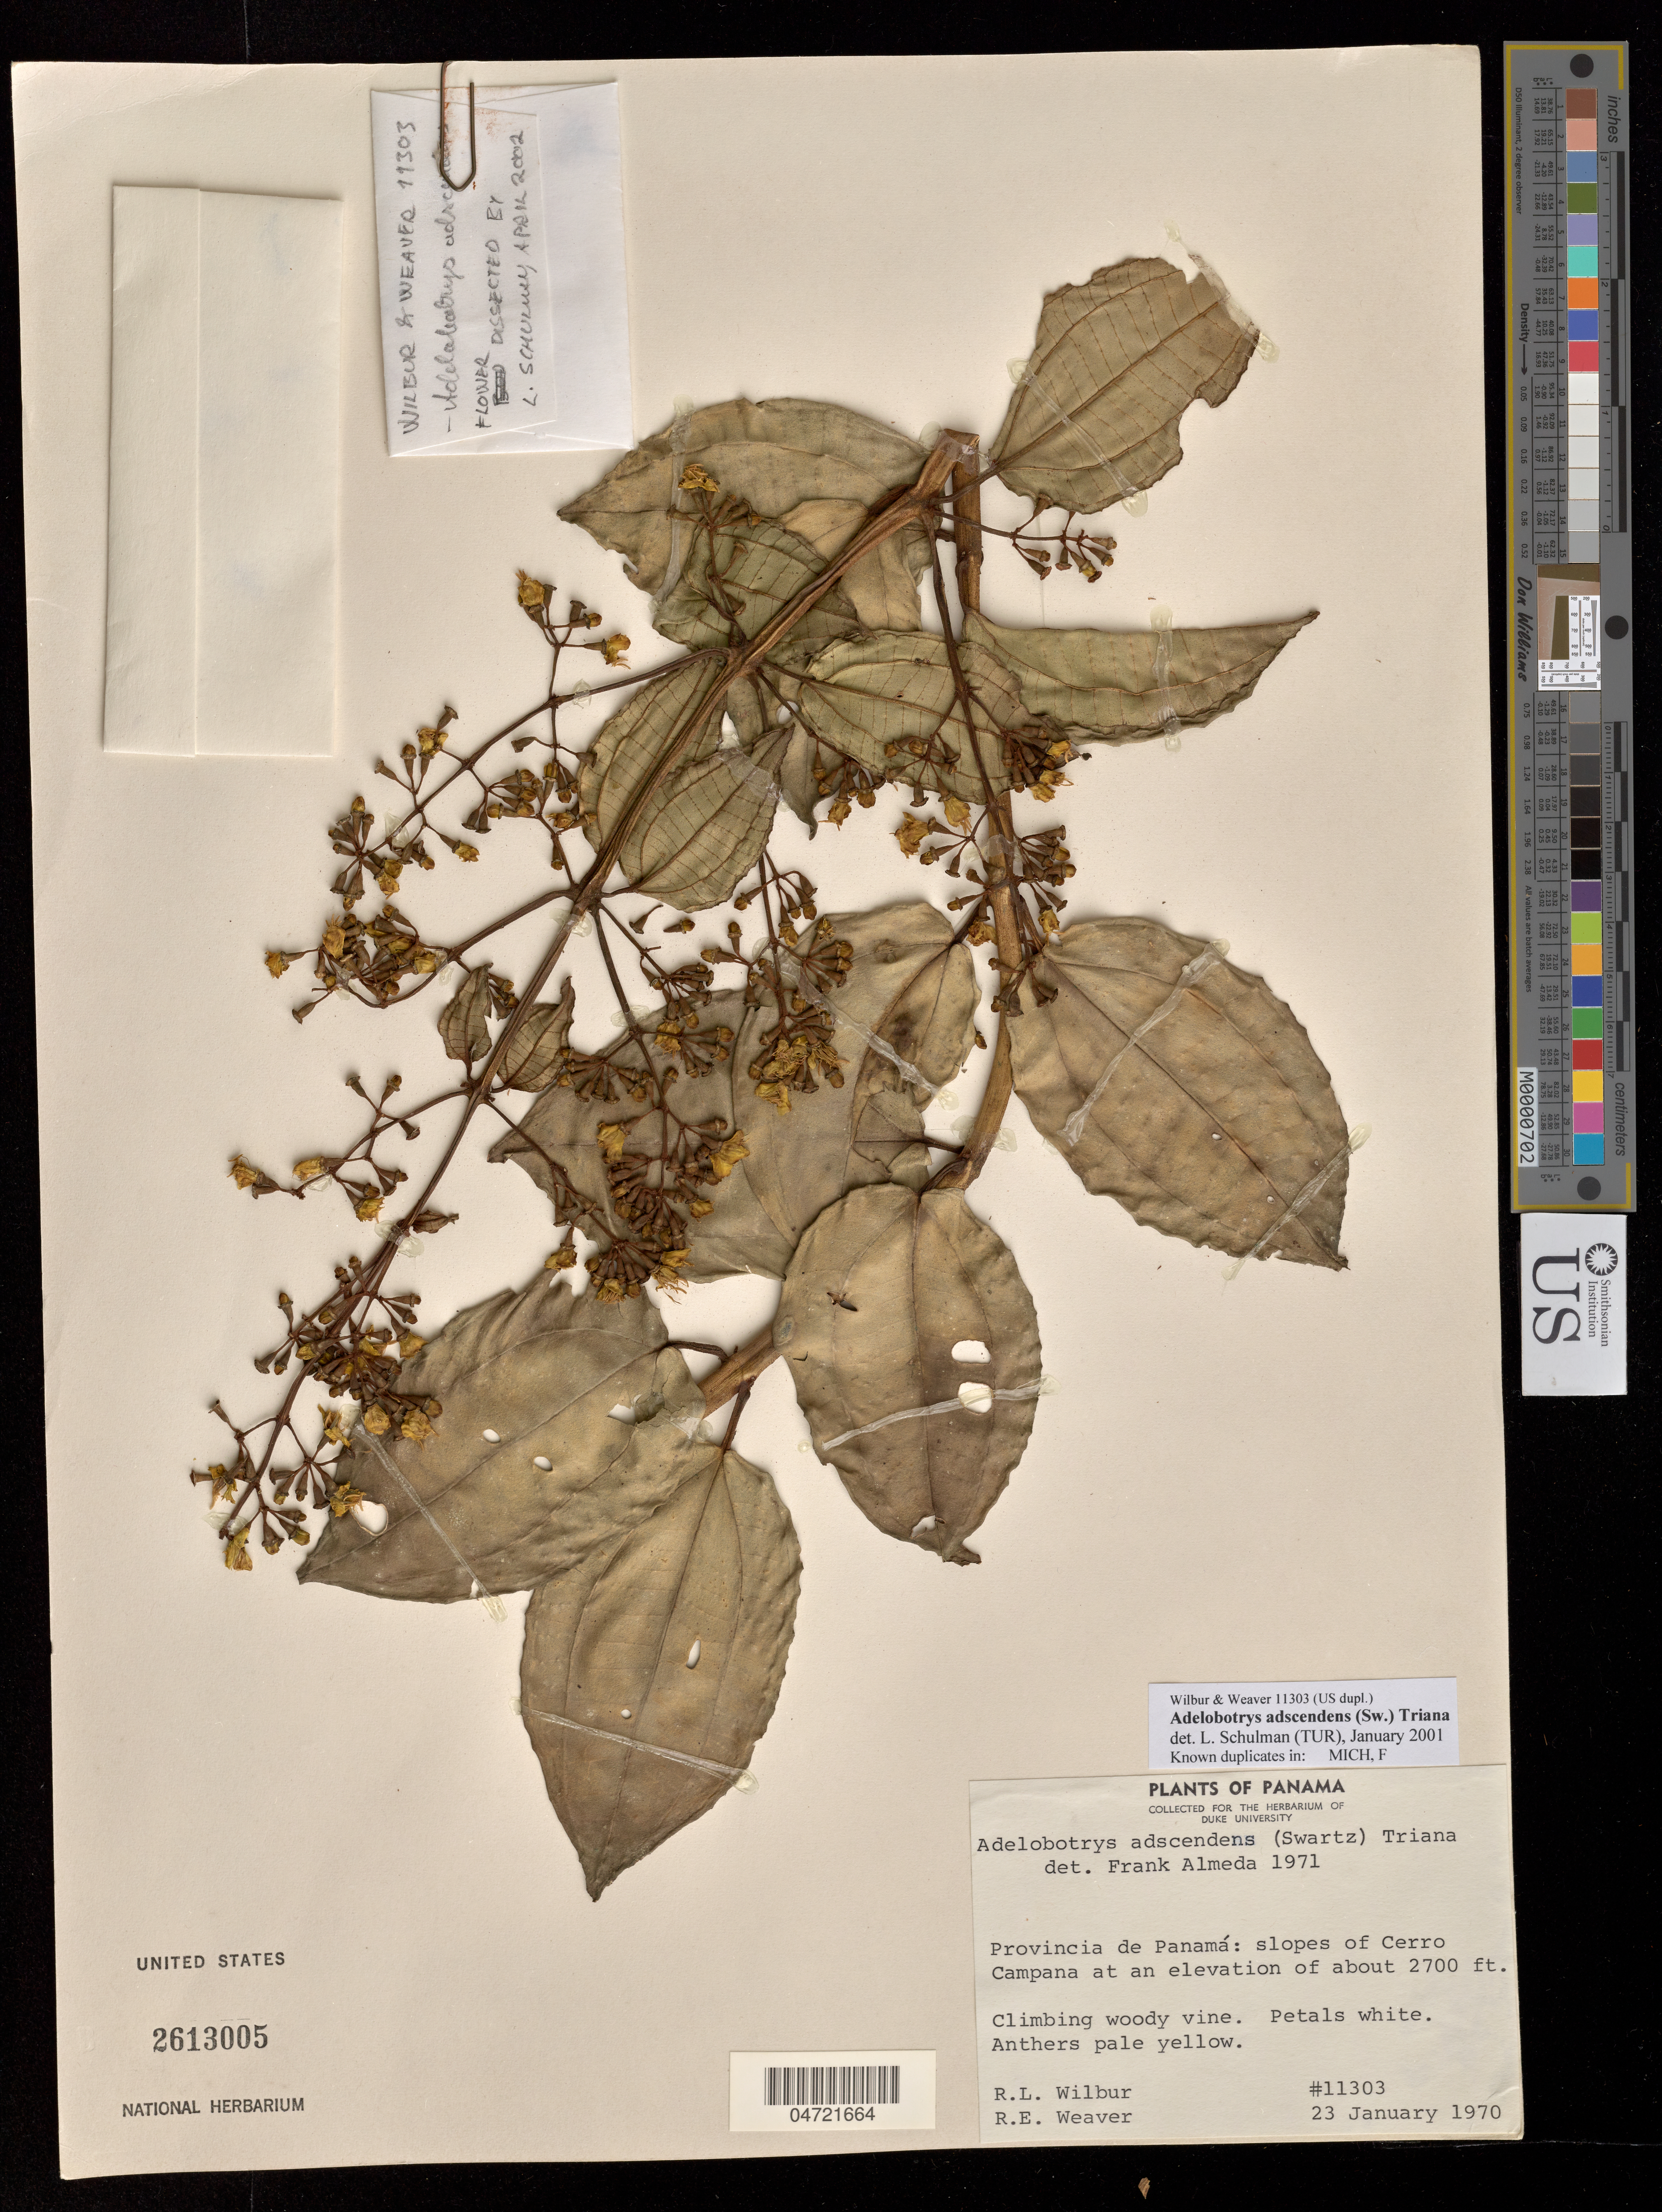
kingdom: Plantae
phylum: Tracheophyta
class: Magnoliopsida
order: Myrtales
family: Melastomataceae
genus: Adelobotrys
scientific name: Adelobotrys adscendens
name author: (Sw.) Triana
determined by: Schulman, Leif, (TUR), University of Turku (FINLAND)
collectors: R. L. Wilbur & R. E. Weaver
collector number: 11303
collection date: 1970-01-23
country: Panama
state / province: Panamá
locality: Slopes of Cerro Campana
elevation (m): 823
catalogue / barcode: US 2613005